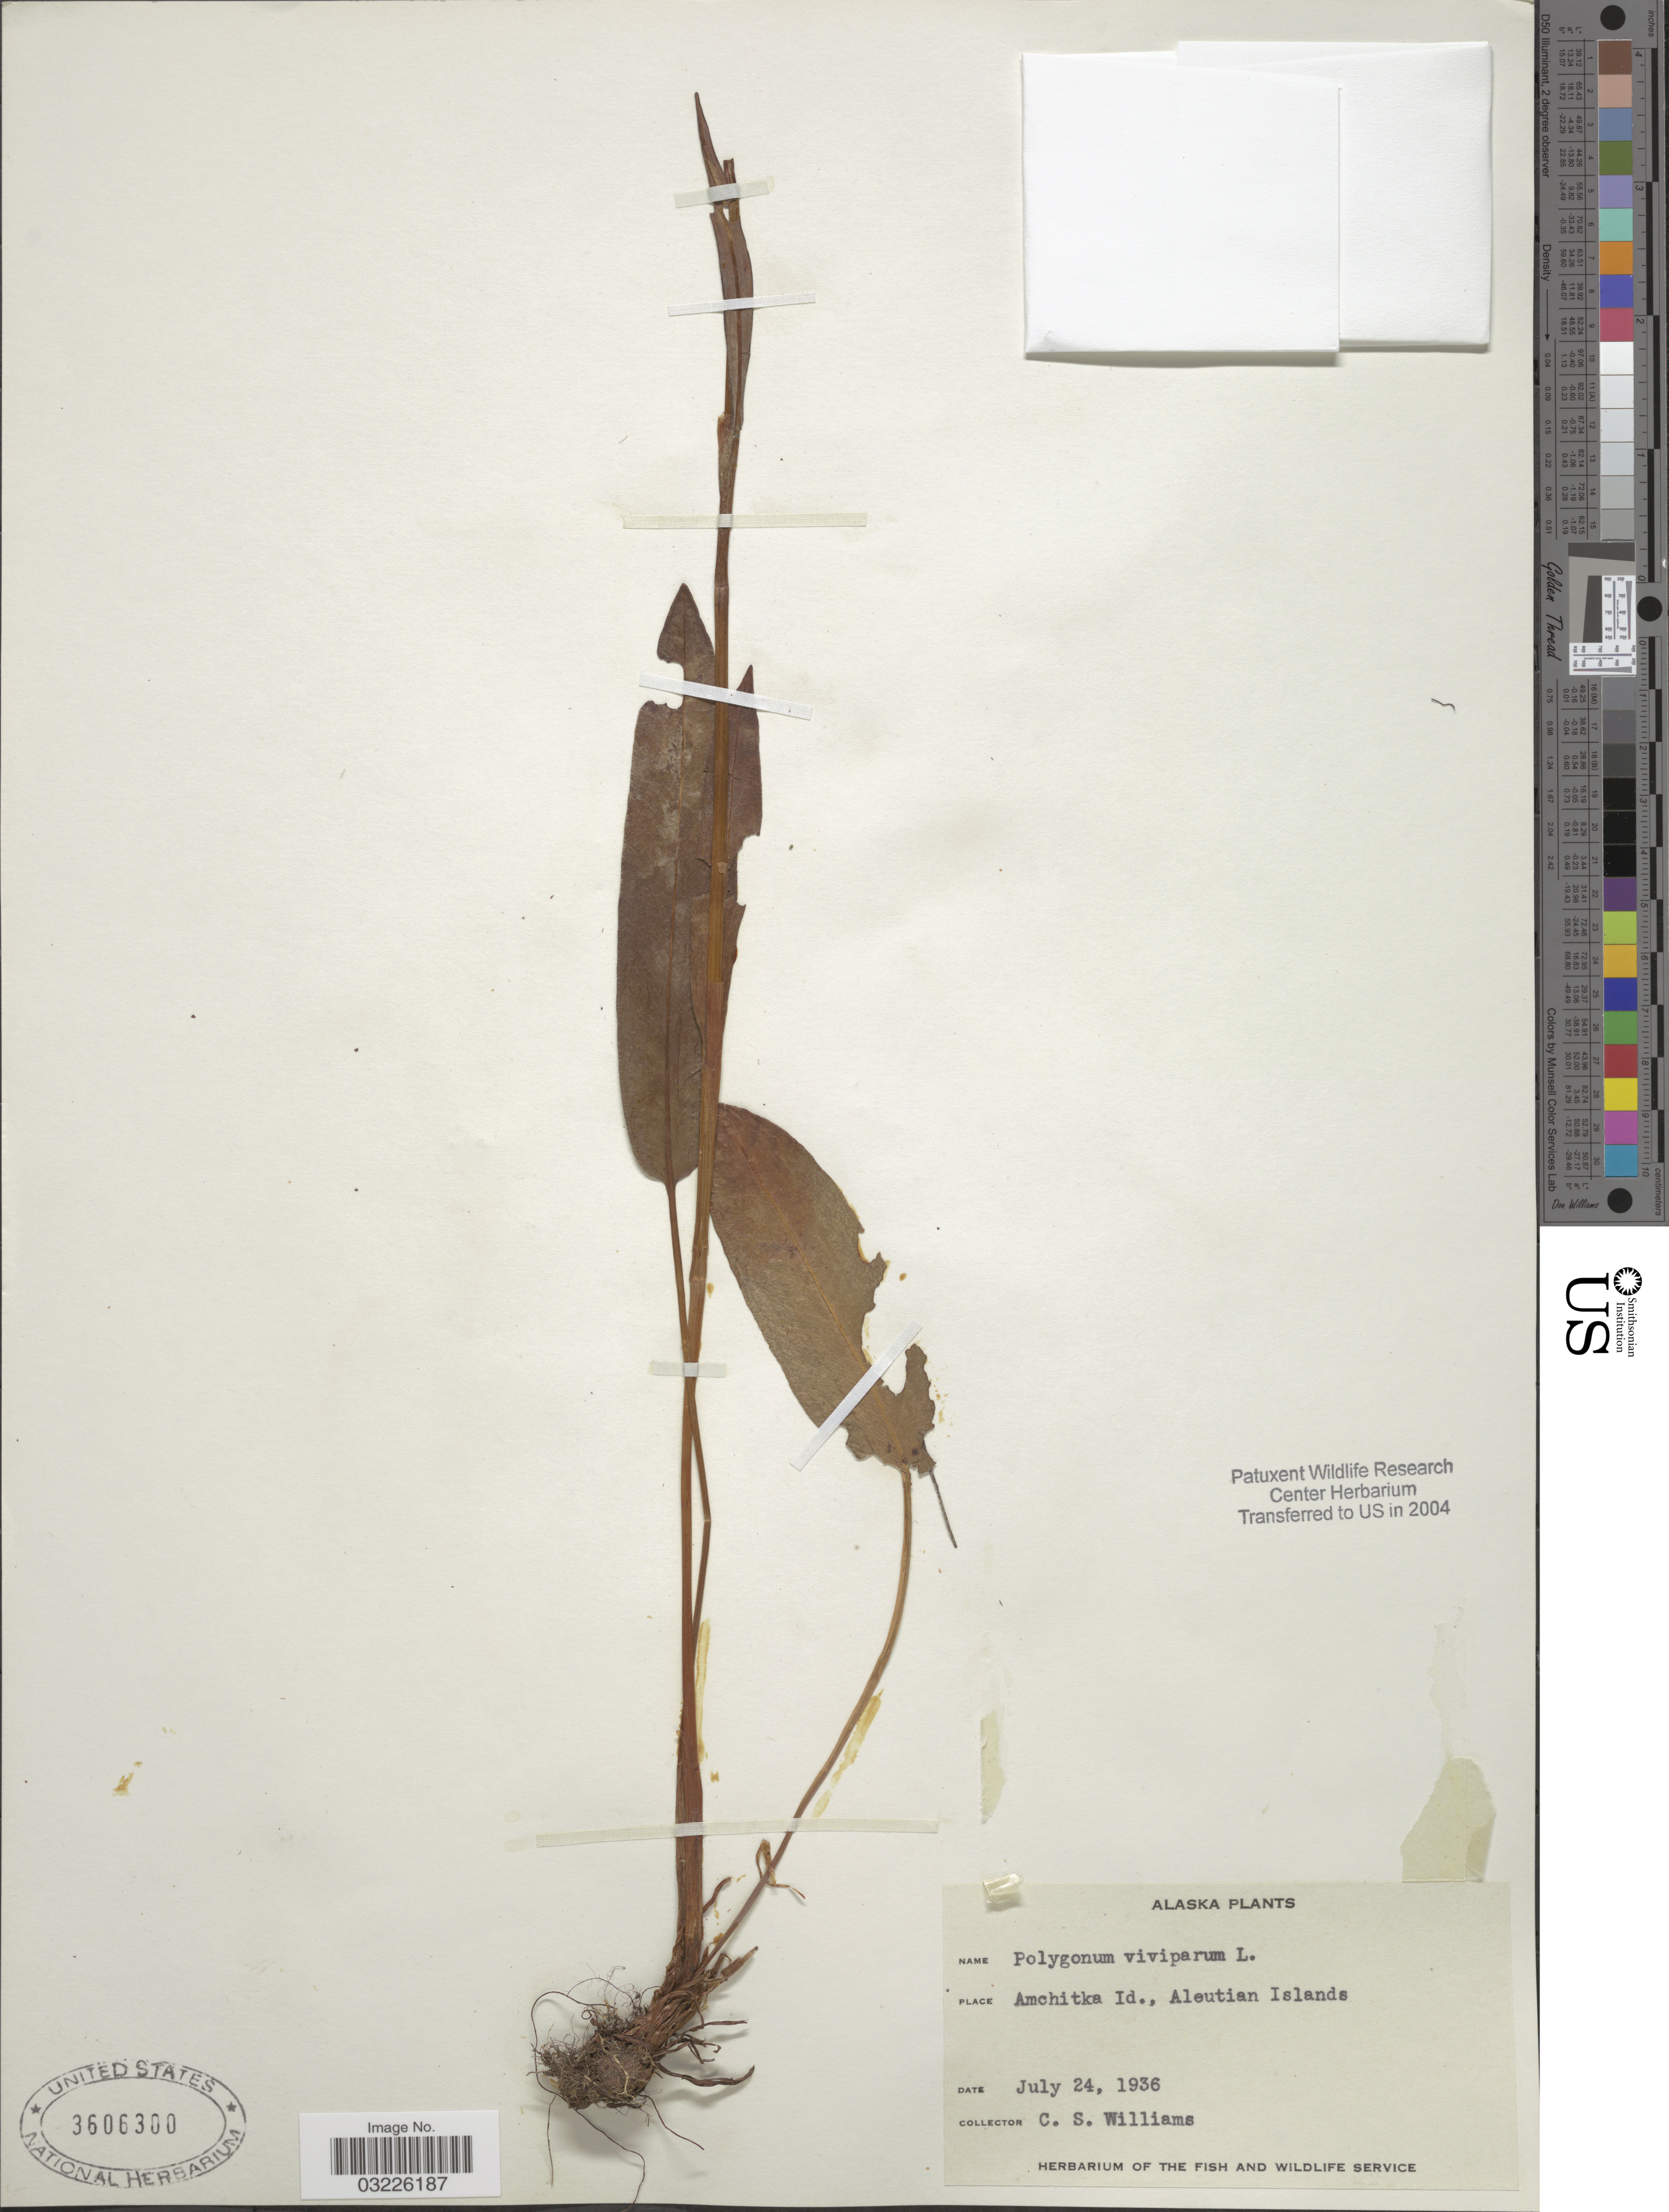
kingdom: Plantae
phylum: Tracheophyta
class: Magnoliopsida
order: Caryophyllales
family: Polygonaceae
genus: Bistorta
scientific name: Bistorta vivipara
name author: (L.) Delarbre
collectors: C. Williams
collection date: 1936-07-24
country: United States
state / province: Alaska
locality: Amchitka Id., Aleutian Islands.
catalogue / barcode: US 3606300